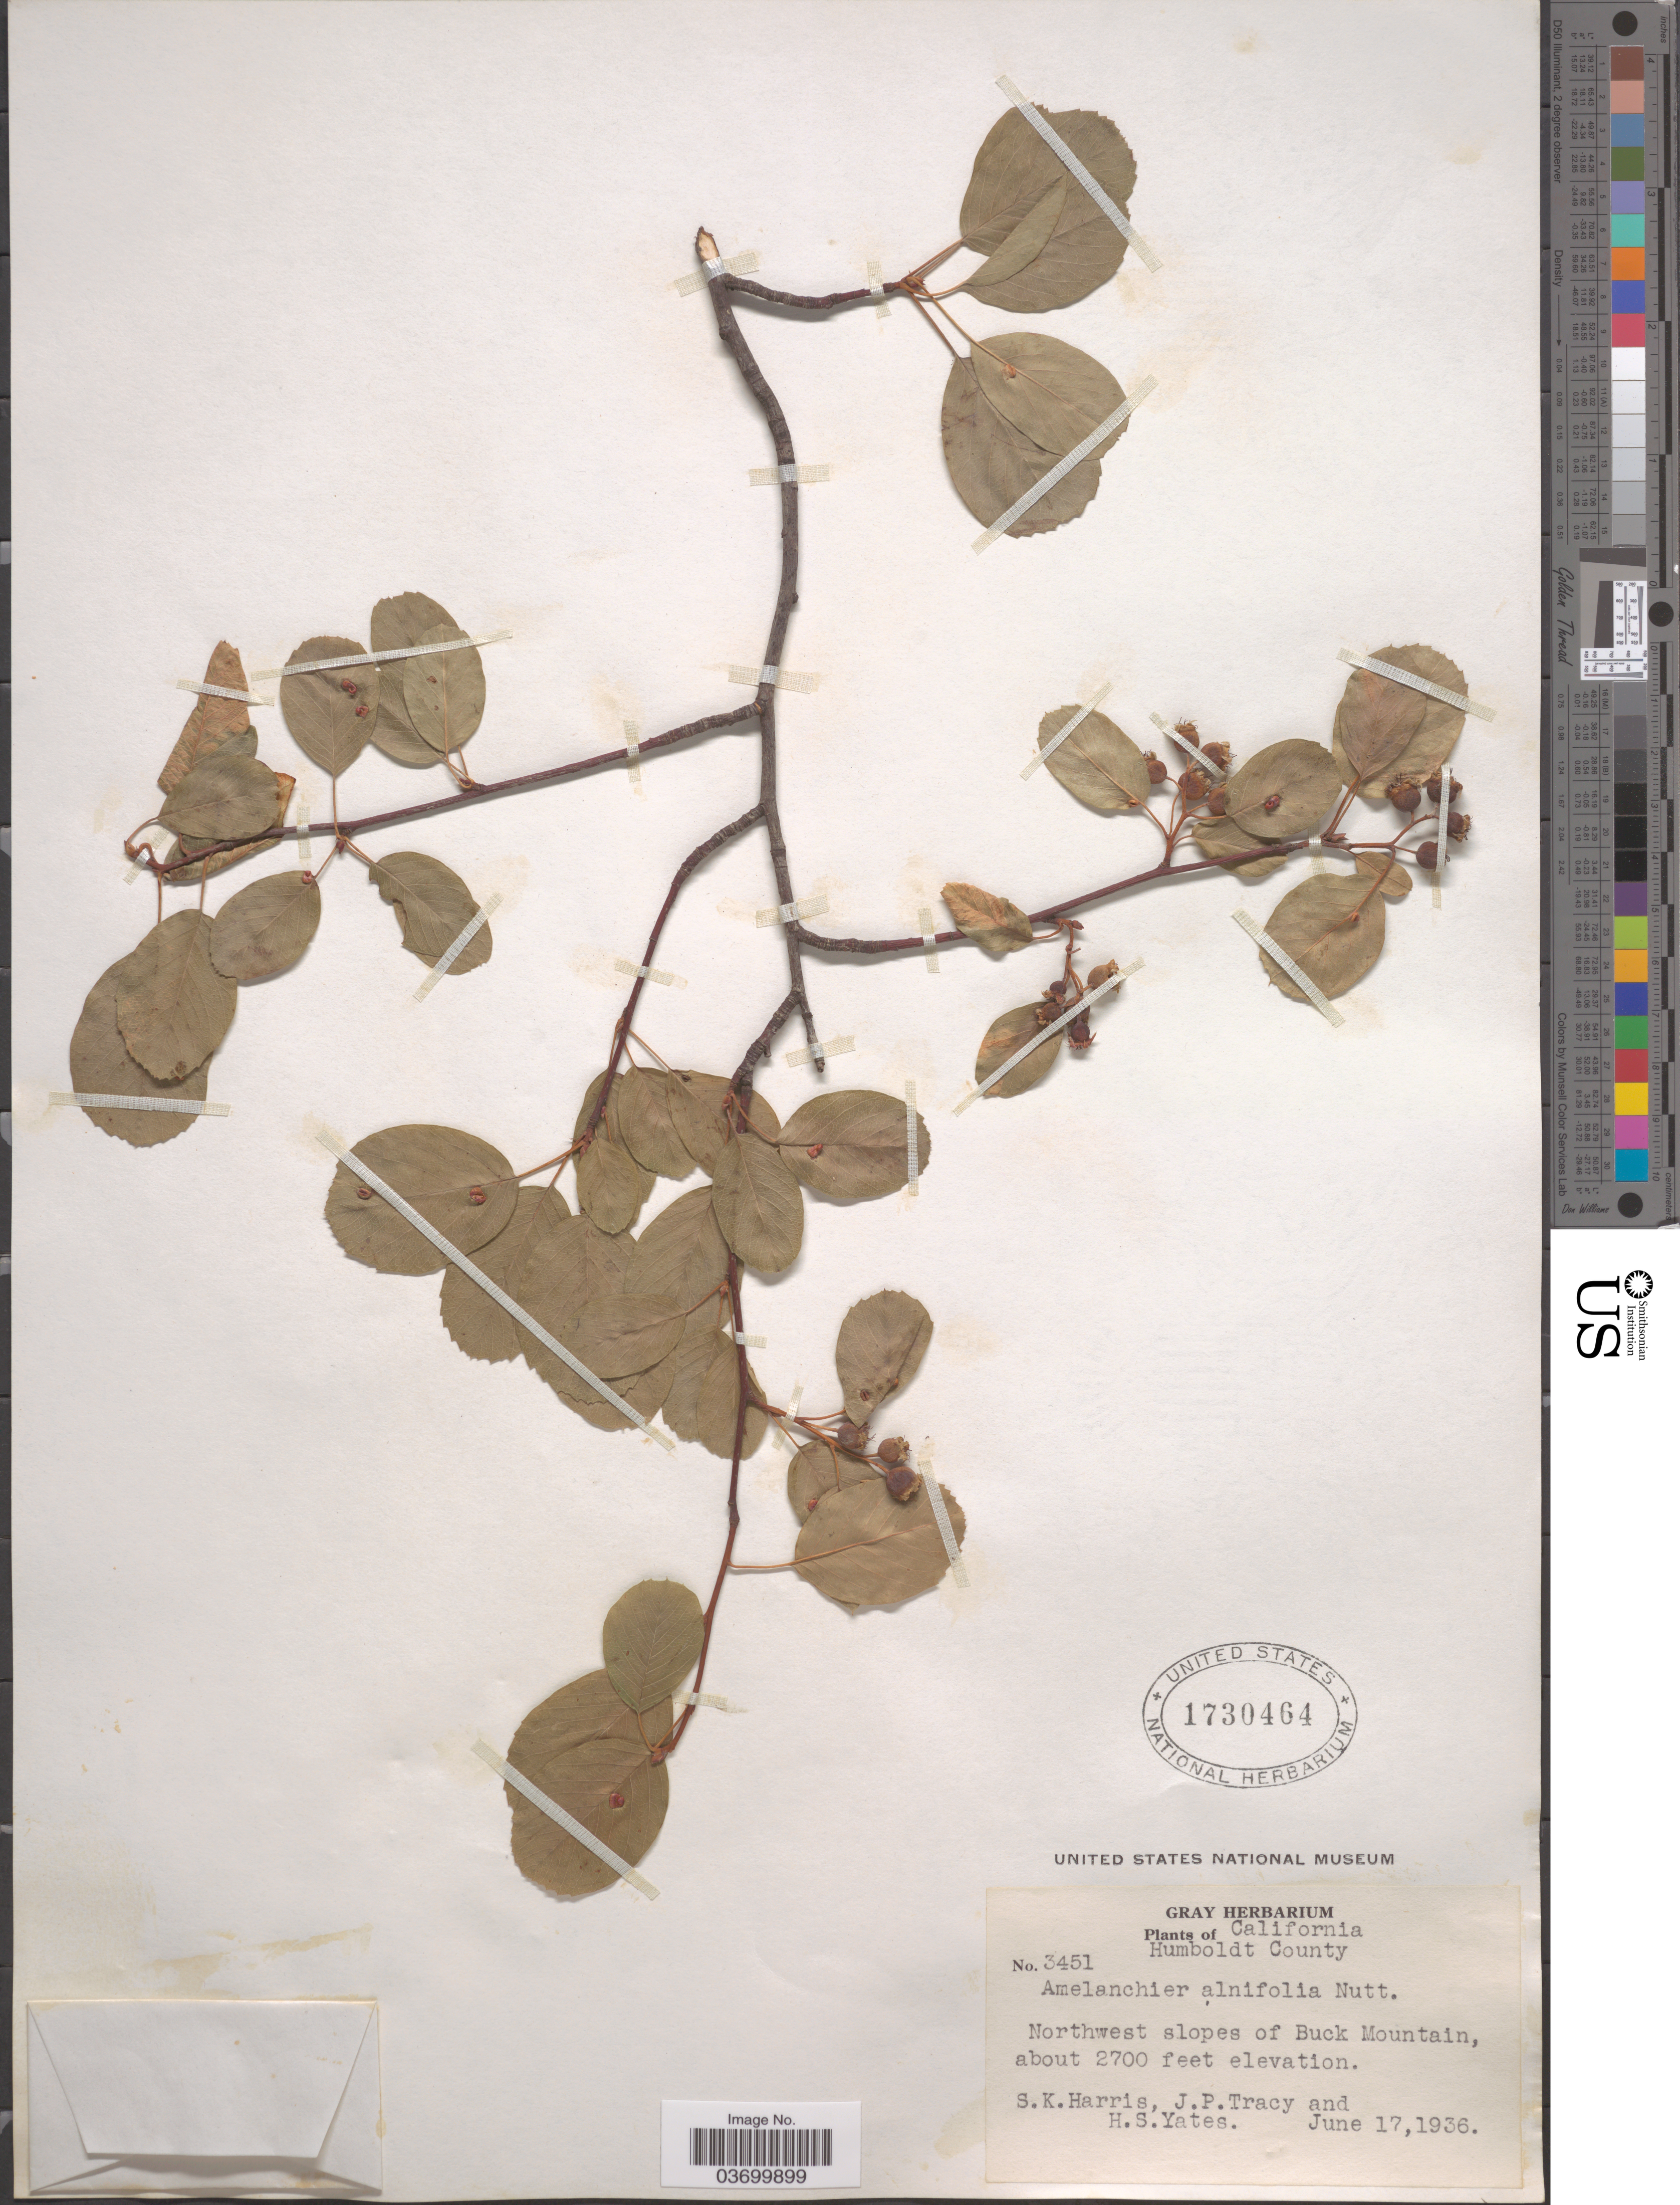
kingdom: Plantae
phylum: Tracheophyta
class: Magnoliopsida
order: Rosales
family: Rosaceae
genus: Amelanchier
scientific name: Amelanchier alnifolia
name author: (Nutt.) Nutt. ex M. Roem.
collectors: S. K. Harris, J. Tracy & H. S. Yates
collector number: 3451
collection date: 1936-06-17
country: United States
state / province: California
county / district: Humboldt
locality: Humboldt County. Northwest slopes of Buck Mountain.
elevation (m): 823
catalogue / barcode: US 1730464